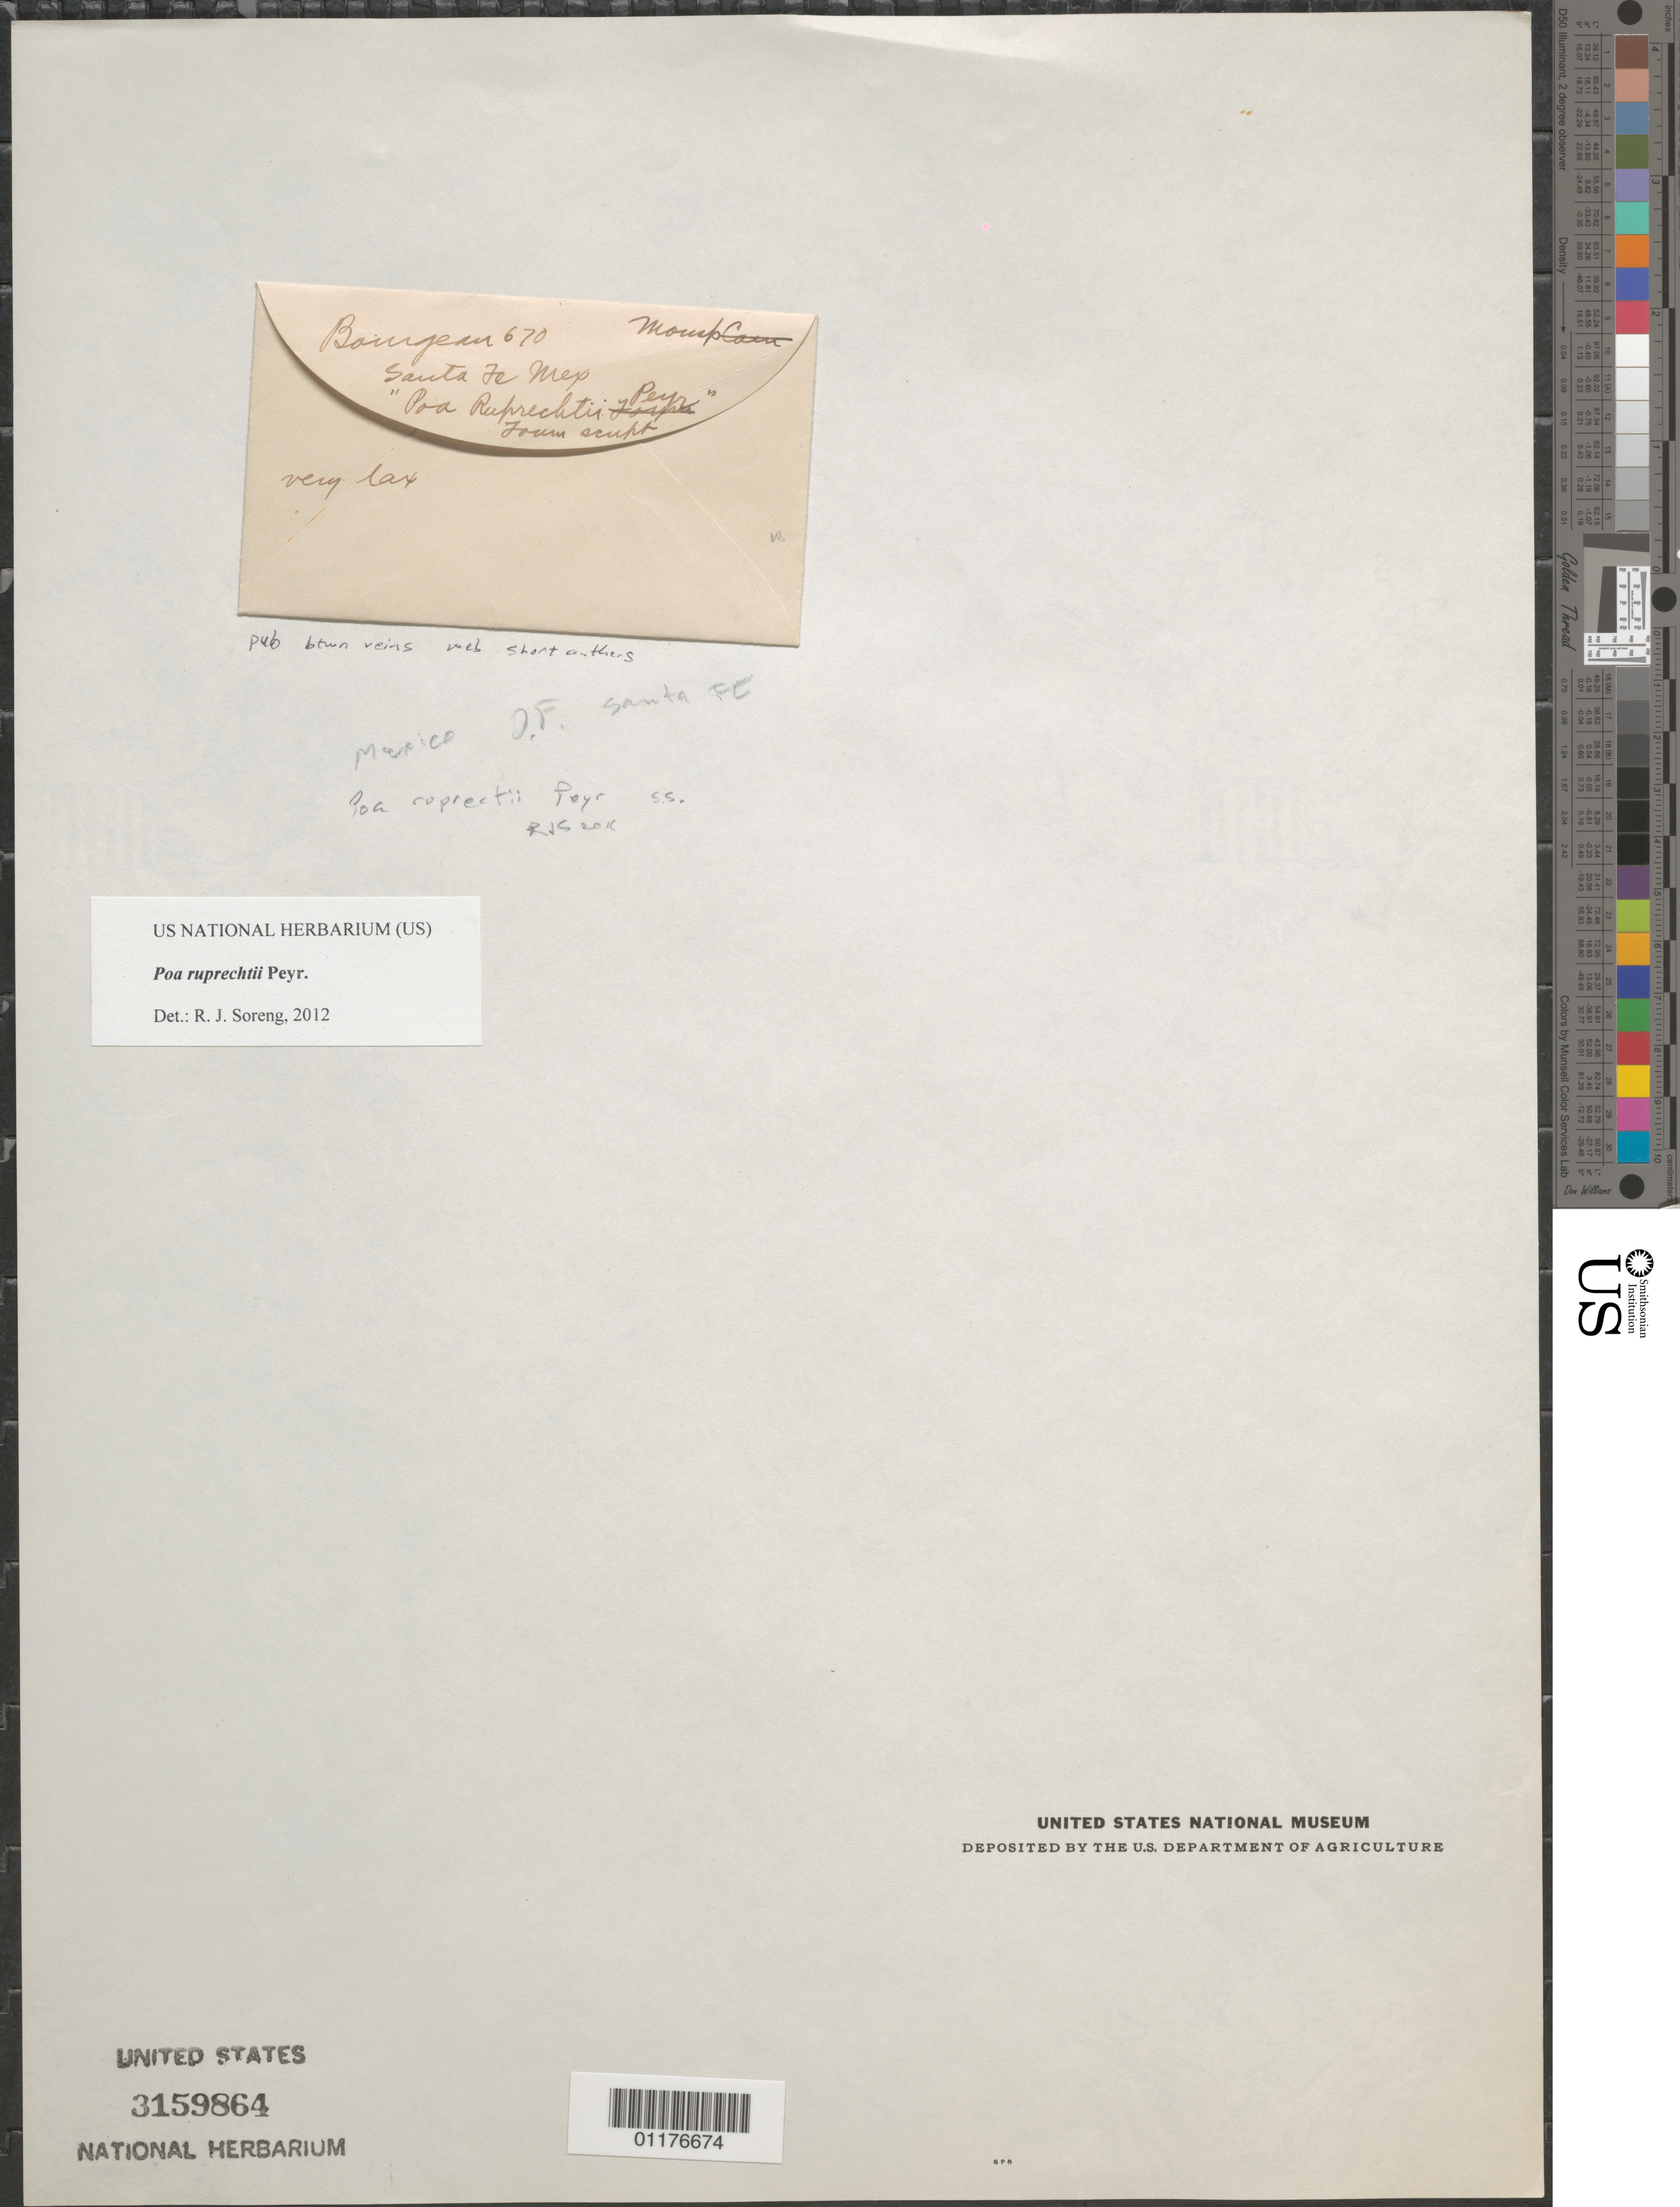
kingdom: Plantae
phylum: Tracheophyta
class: Liliopsida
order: Poales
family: Poaceae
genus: Poa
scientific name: Poa ruprechtii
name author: Peyr.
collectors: E. Bourgeau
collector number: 670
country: Mexico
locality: Santa Fe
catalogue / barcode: US 3159864